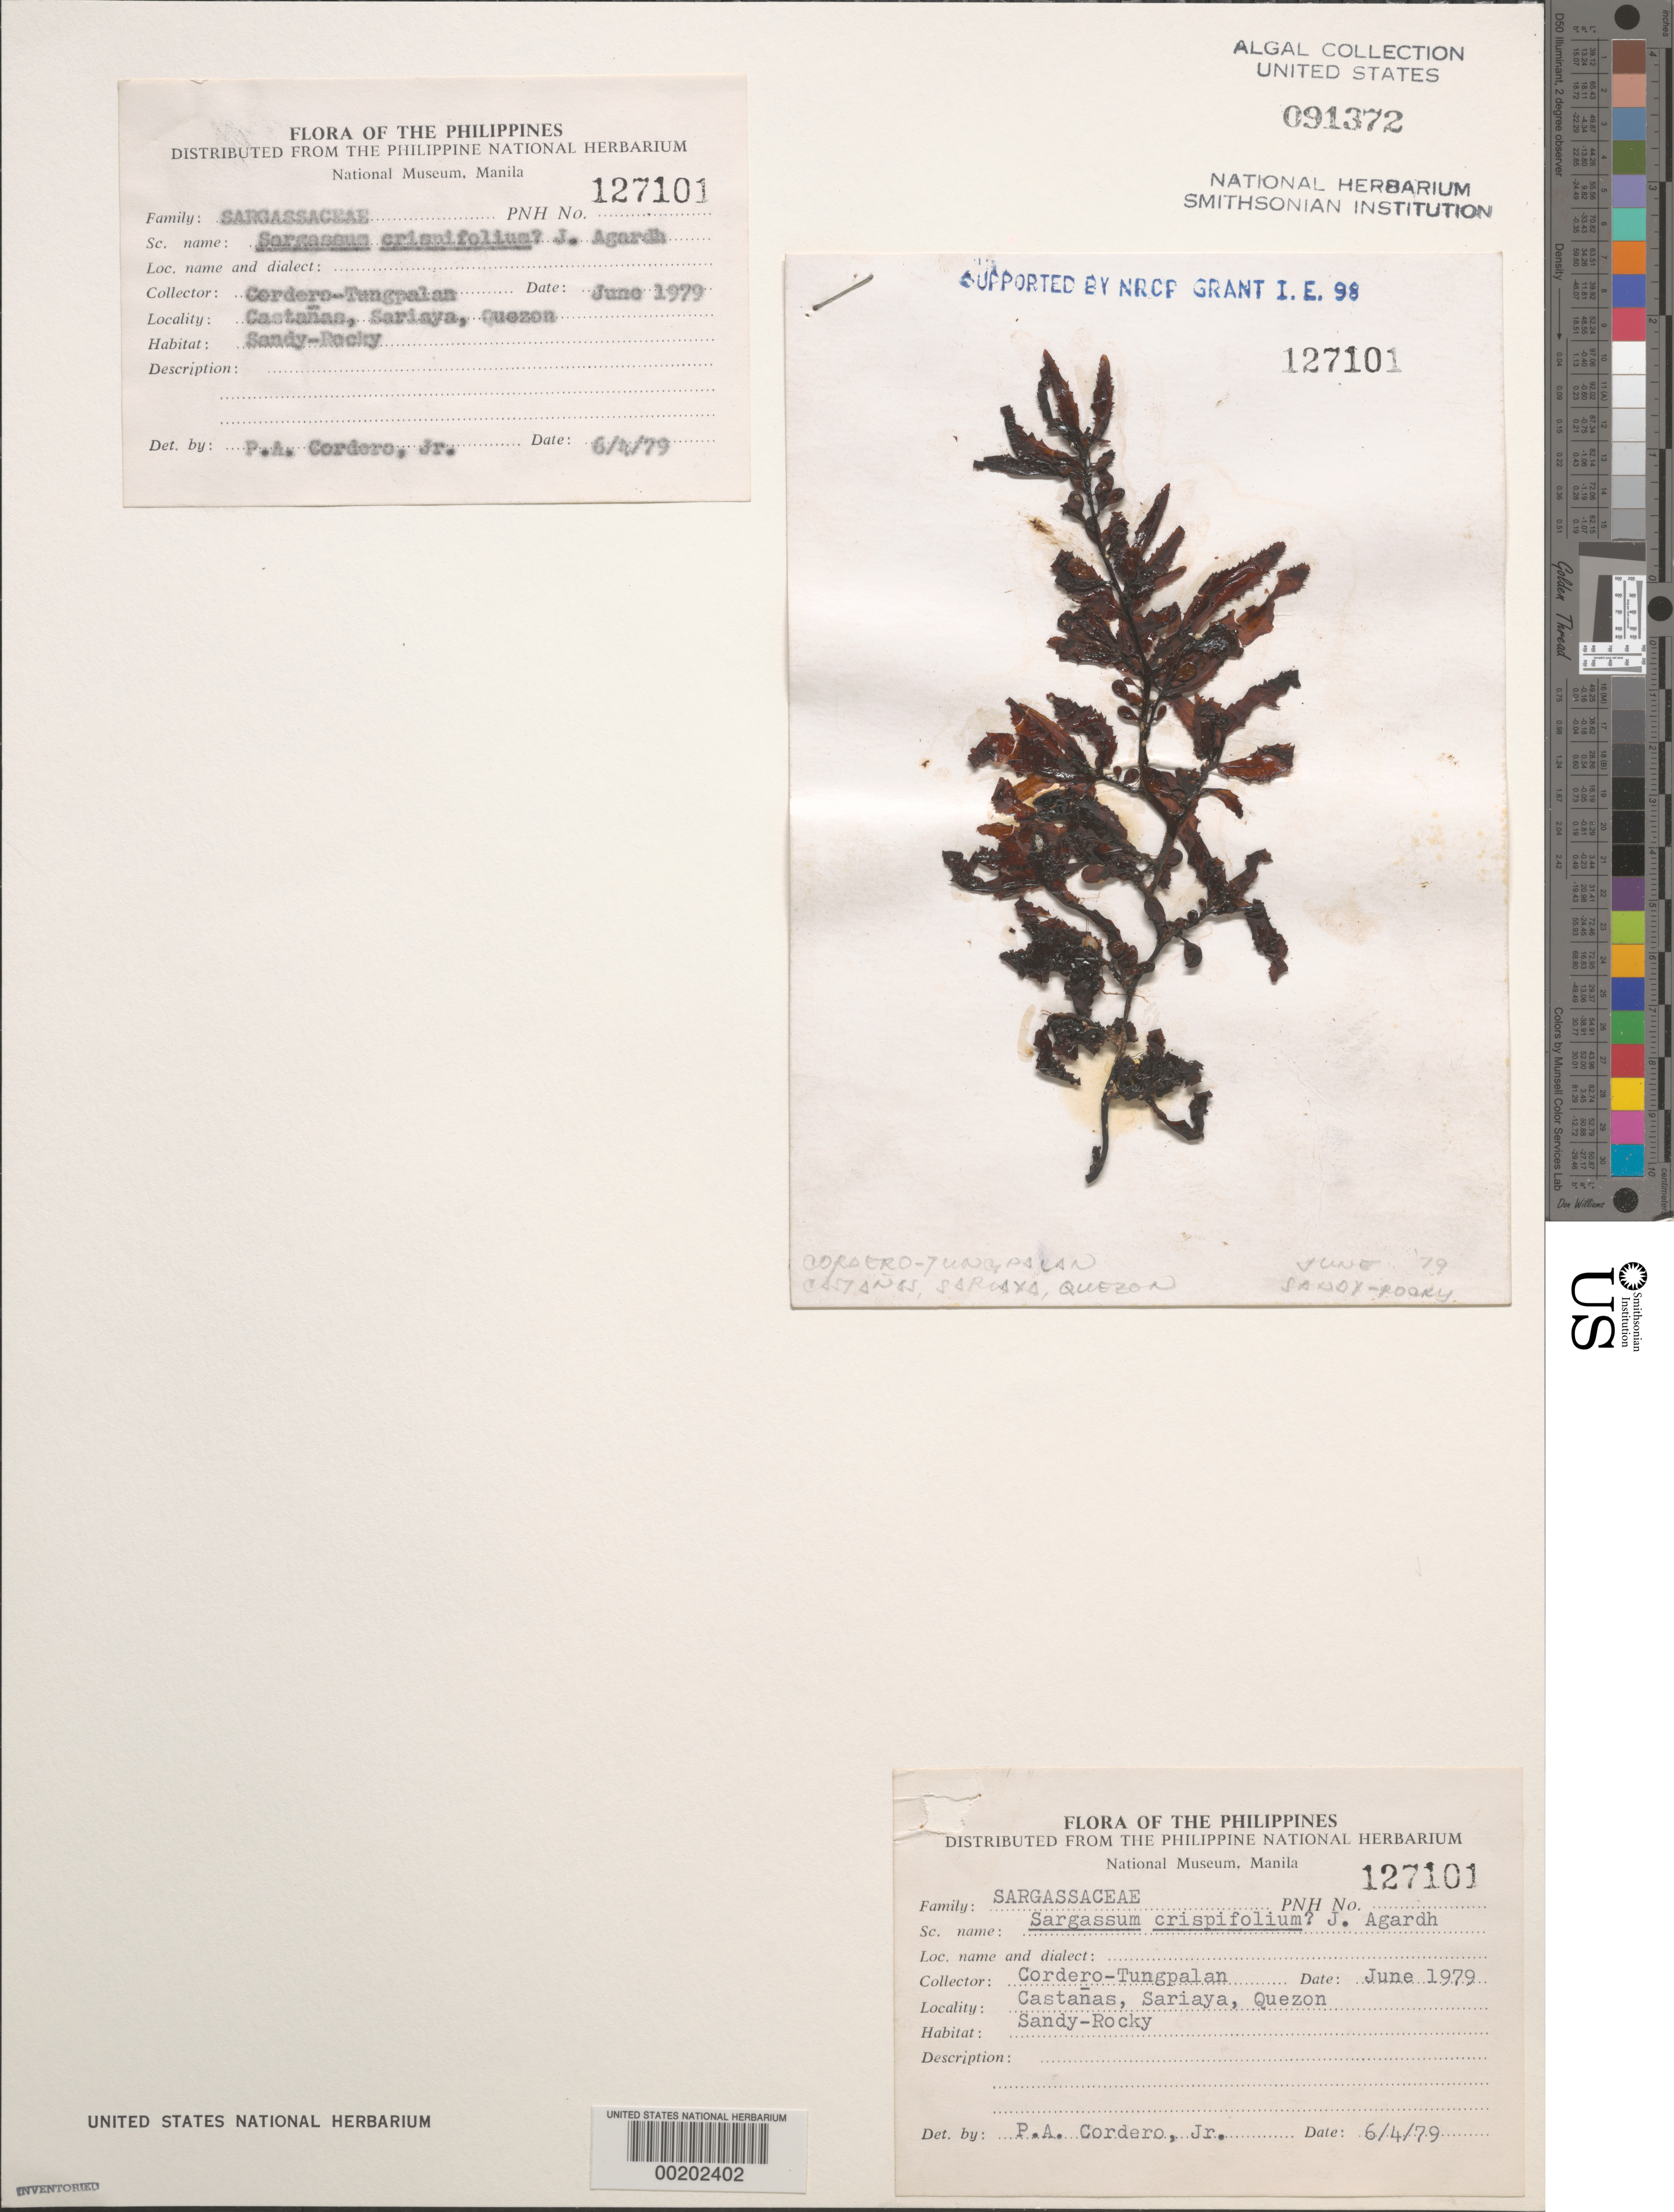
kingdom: Chromista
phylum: Ochrophyta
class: Phaeophyceae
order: Fucales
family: Sargassaceae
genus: Sargassum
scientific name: Sargassum crispifolium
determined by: Cordero, P. A., Jr.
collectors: P. A. Cordero & A. Tungpalan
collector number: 127101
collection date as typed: Jun 1979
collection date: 1979-06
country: Philippines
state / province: Calabarzon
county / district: Quezon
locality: Castanas, sariaya, quezon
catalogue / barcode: US 91372